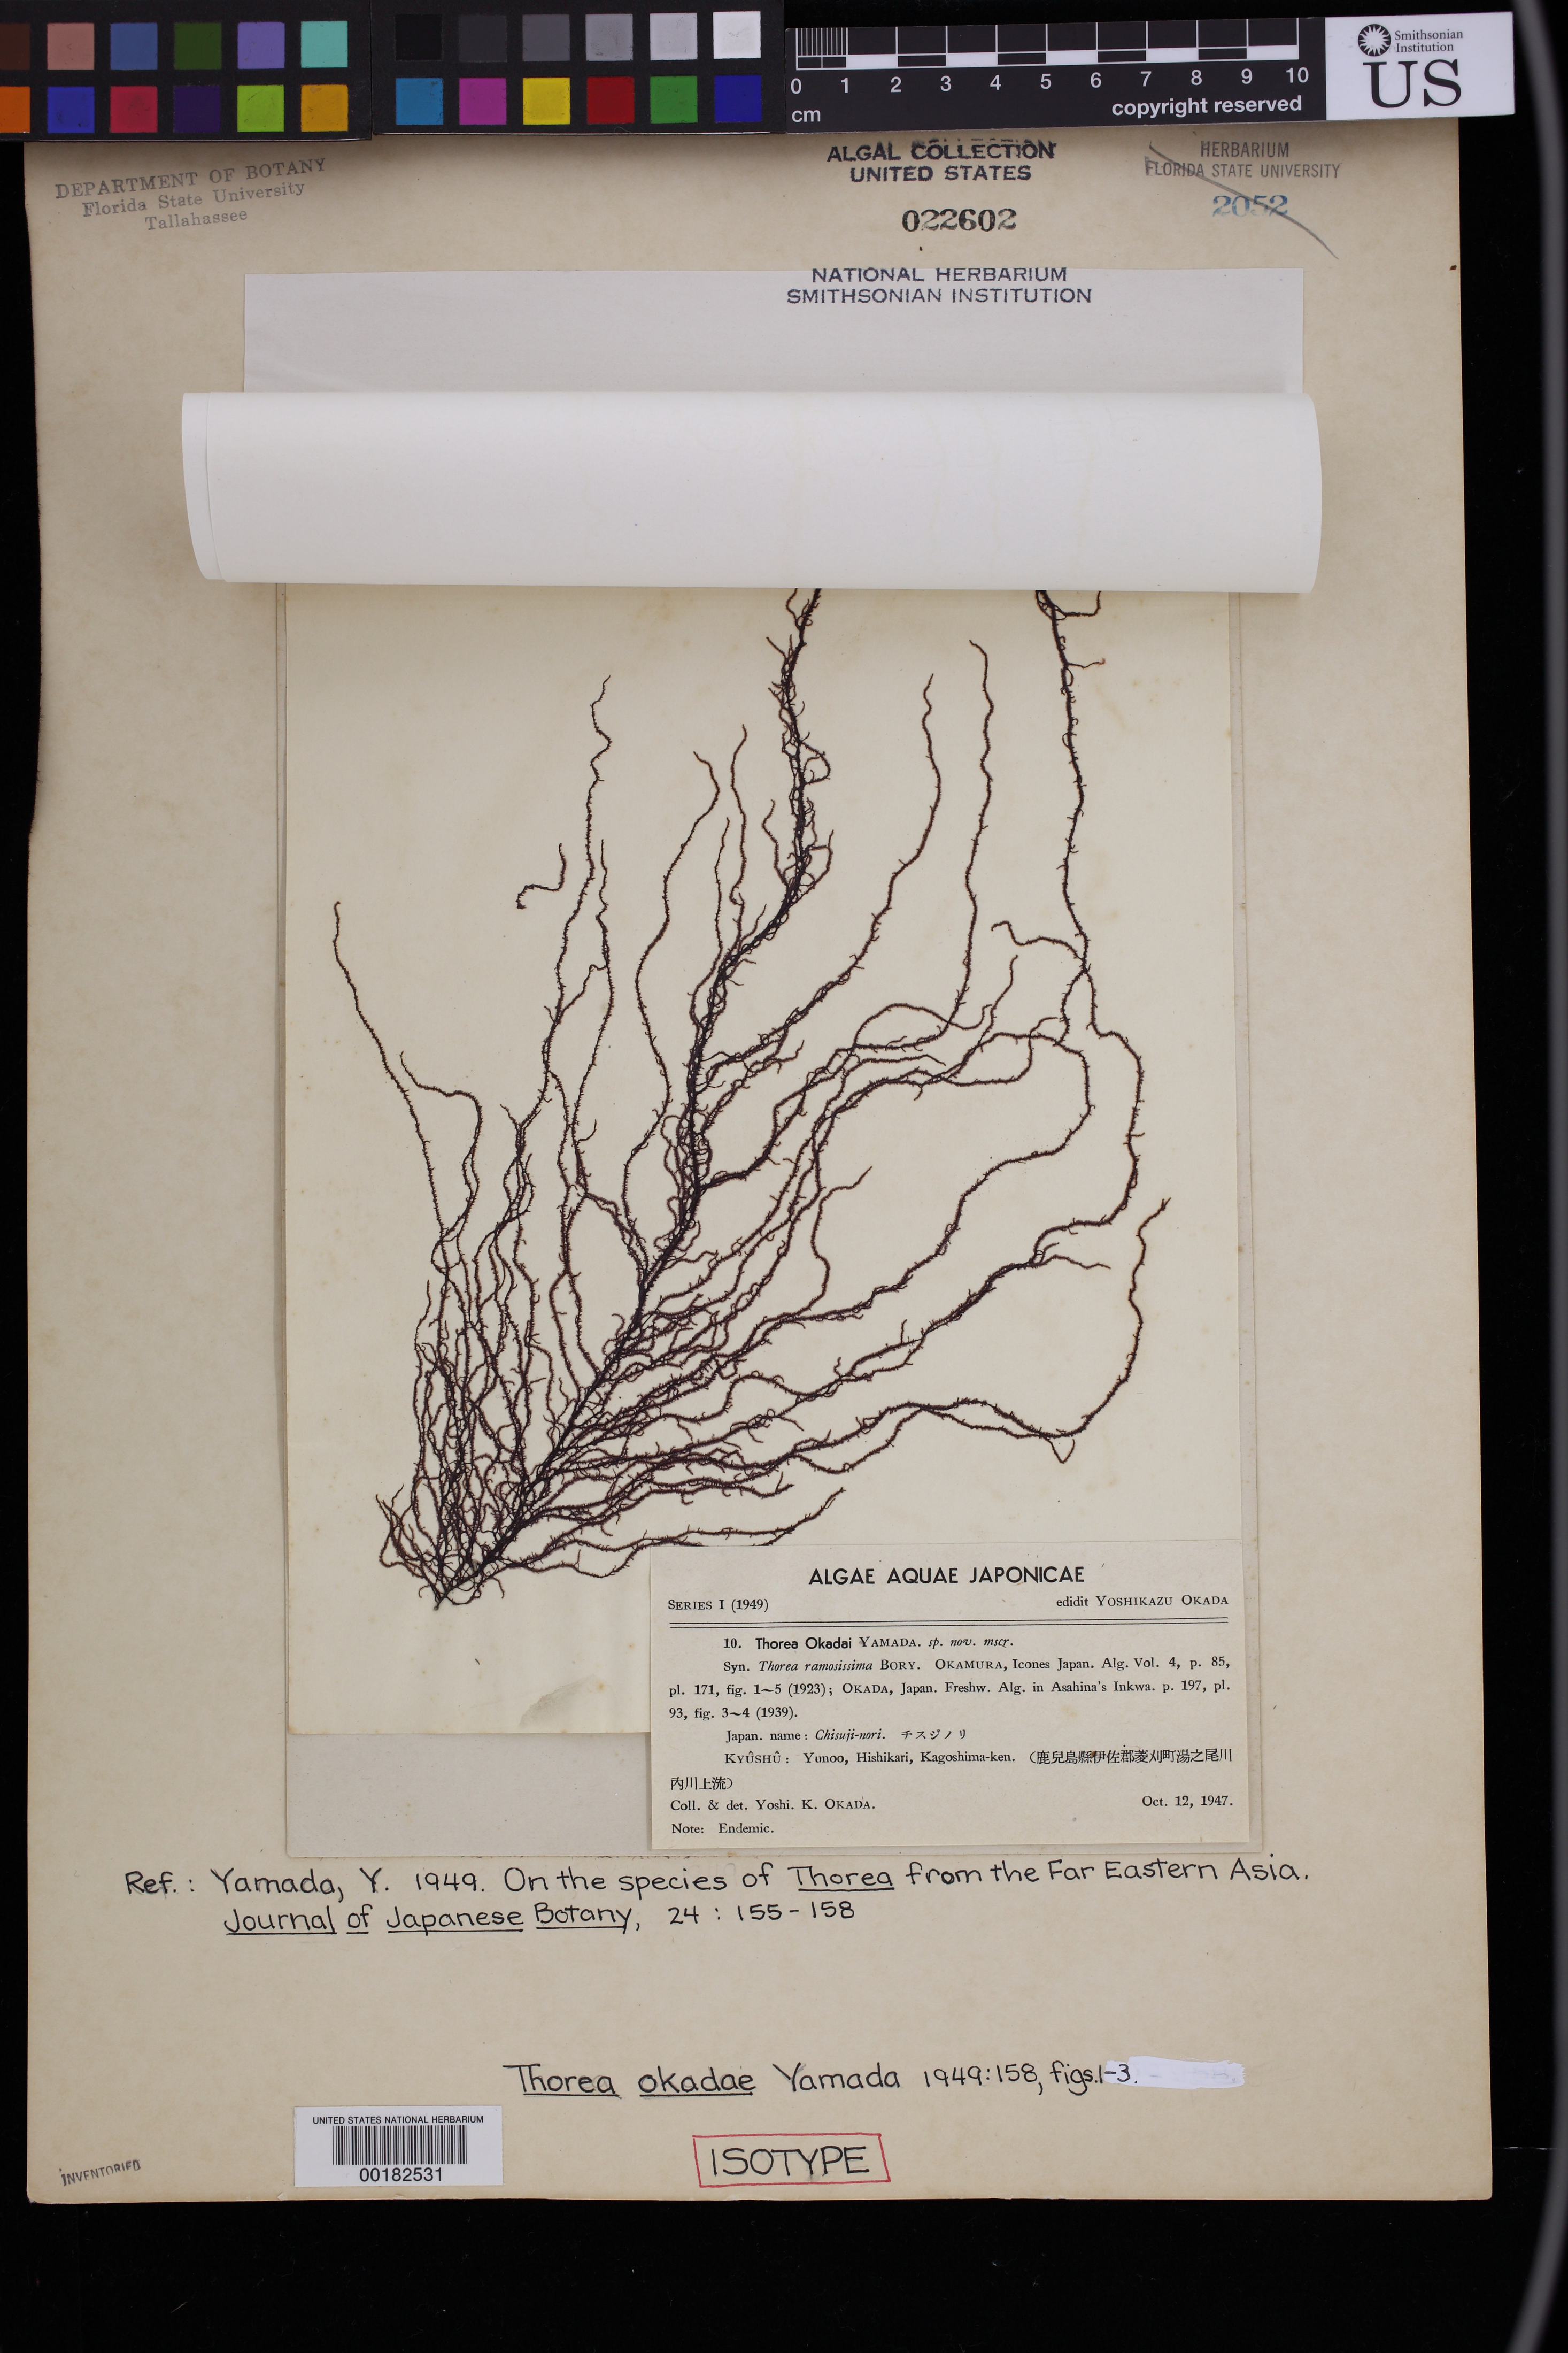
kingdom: Plantae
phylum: Rhodophyta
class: Florideophyceae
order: Thoreales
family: Thoreaceae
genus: Thorea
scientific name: Thorea okadae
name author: Yamada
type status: Isotype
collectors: Y. Okada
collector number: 10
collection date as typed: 12 Oct 1947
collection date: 1947-10-12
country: Japan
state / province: Kagosima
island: Kyushu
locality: Yunoo, Hishikari.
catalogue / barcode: US 22602